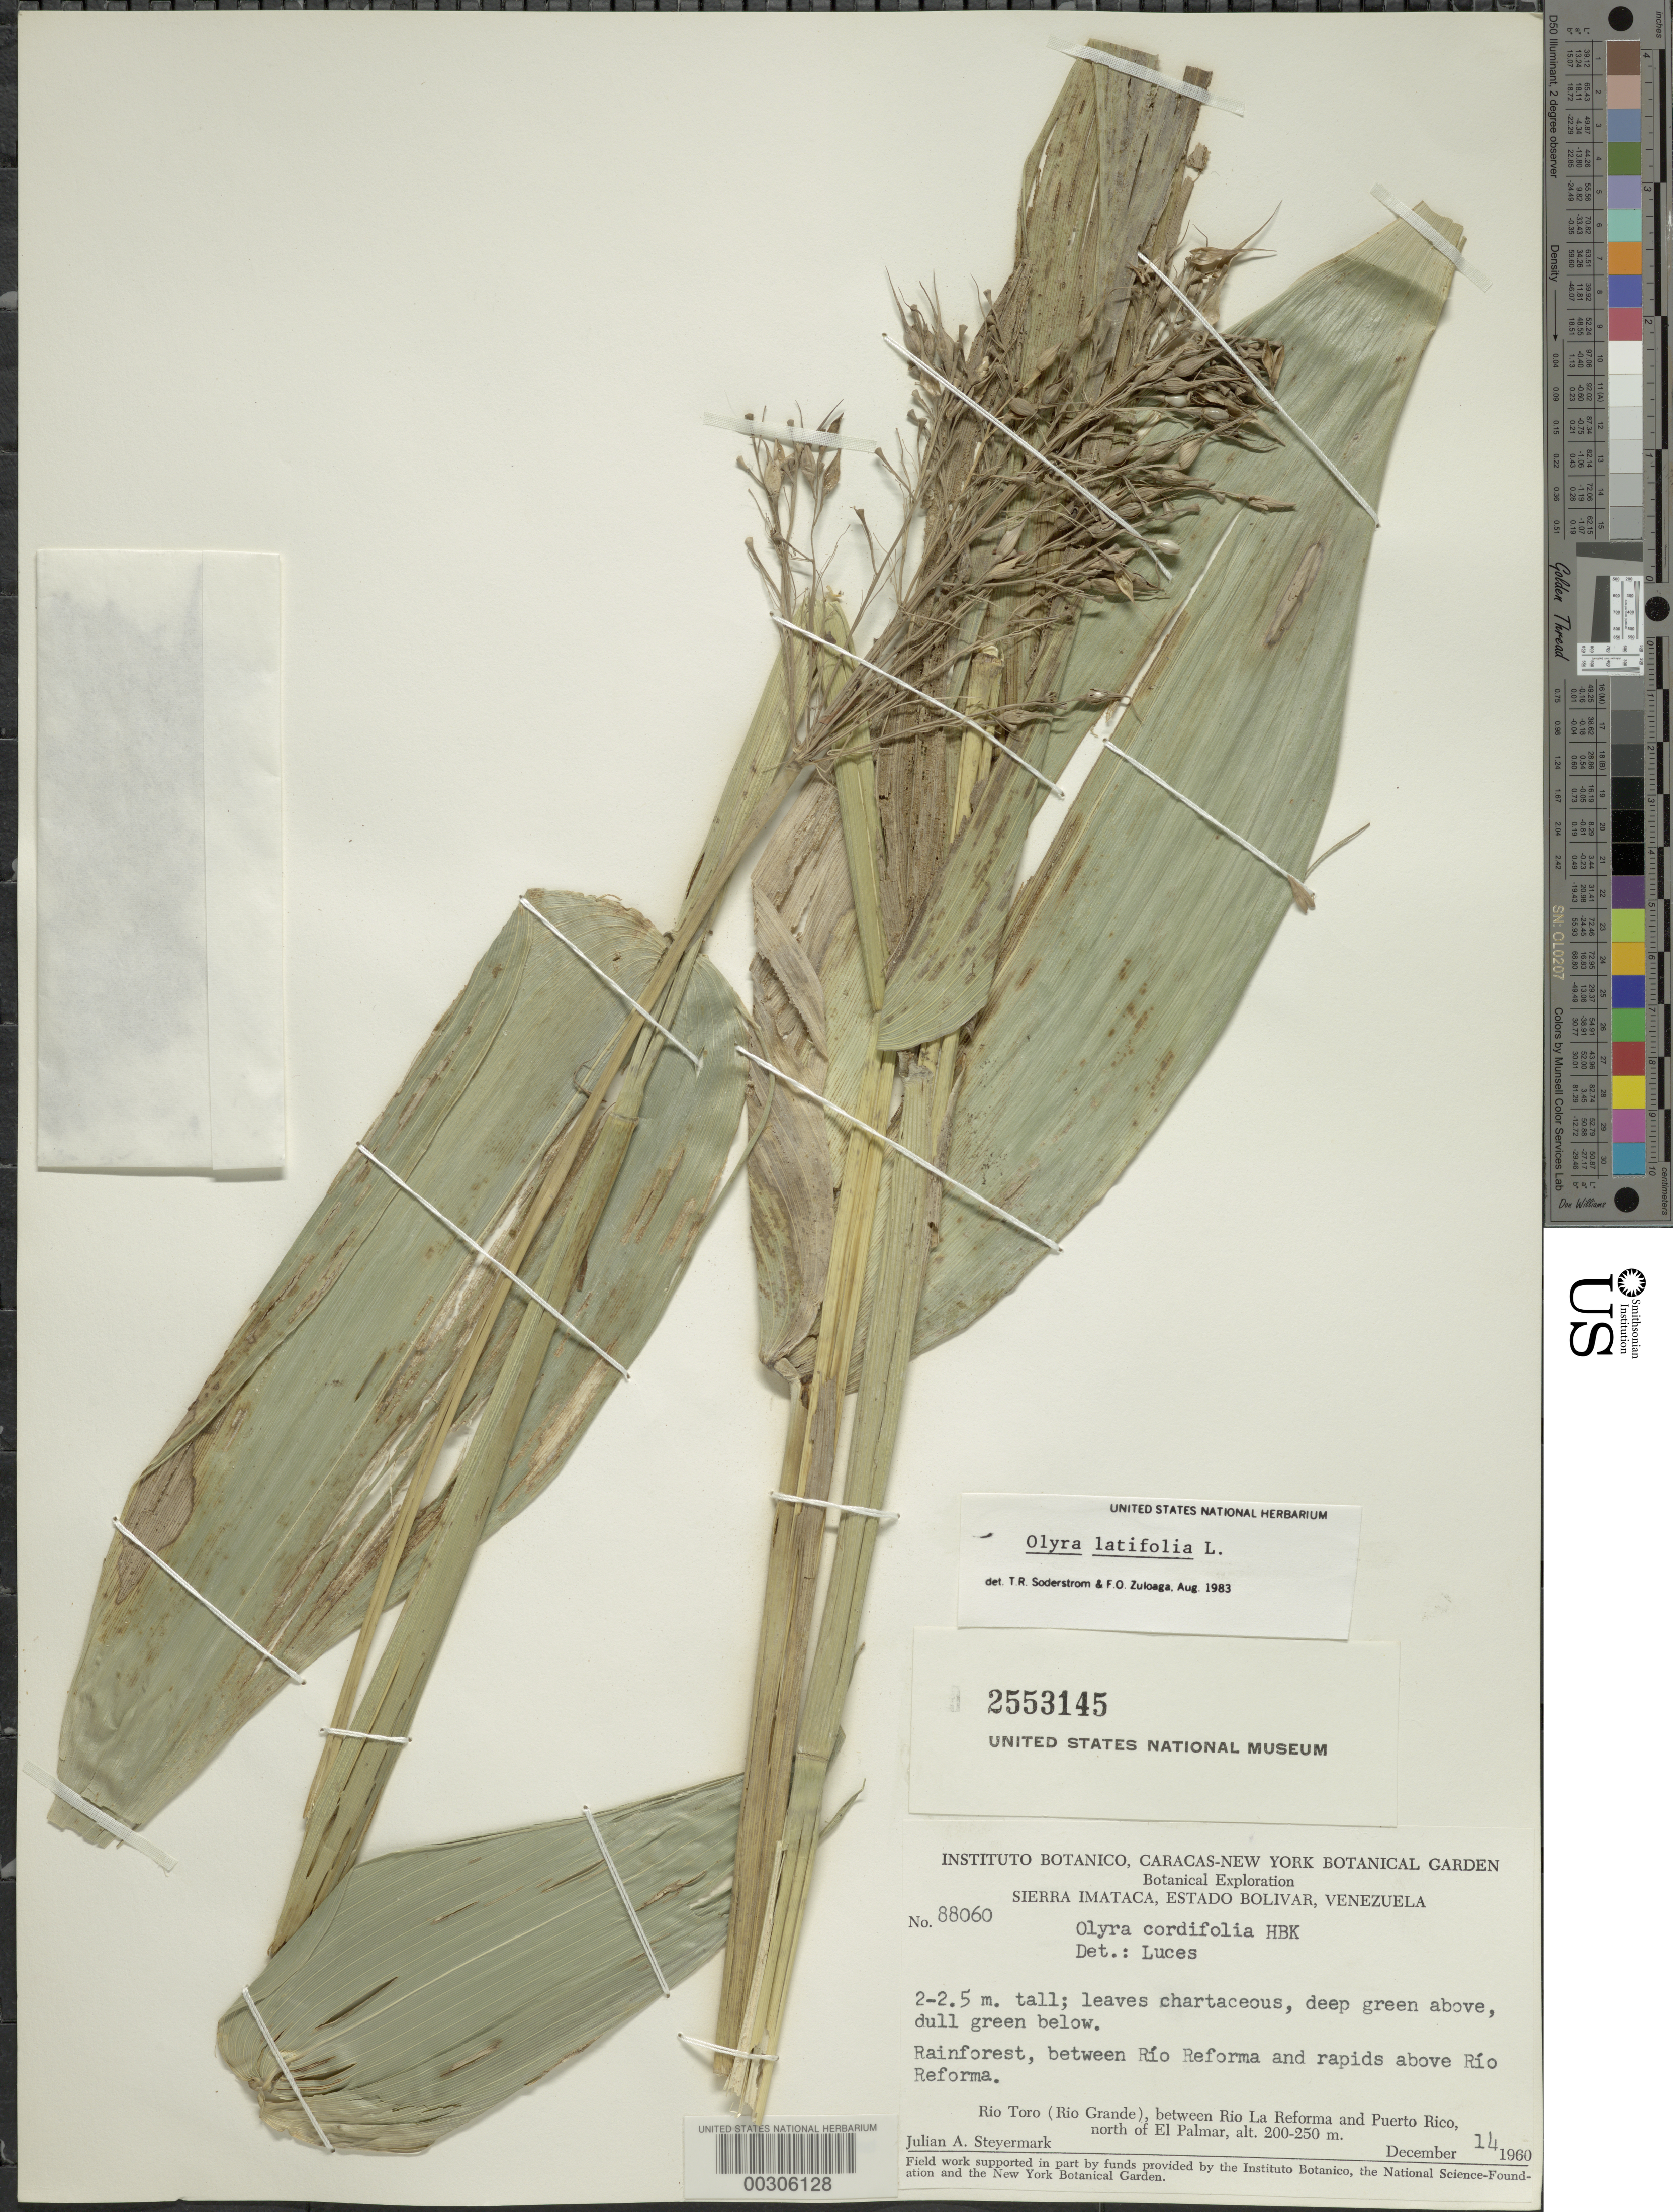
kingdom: Plantae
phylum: Tracheophyta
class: Liliopsida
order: Poales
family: Poaceae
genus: Olyra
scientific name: Olyra latifolia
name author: L.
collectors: J. Steyermark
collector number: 88060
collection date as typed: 14 Dec 1960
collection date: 1960-12-14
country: Venezuela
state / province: Bolivar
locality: Sierra imataca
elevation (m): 200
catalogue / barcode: US 2553145